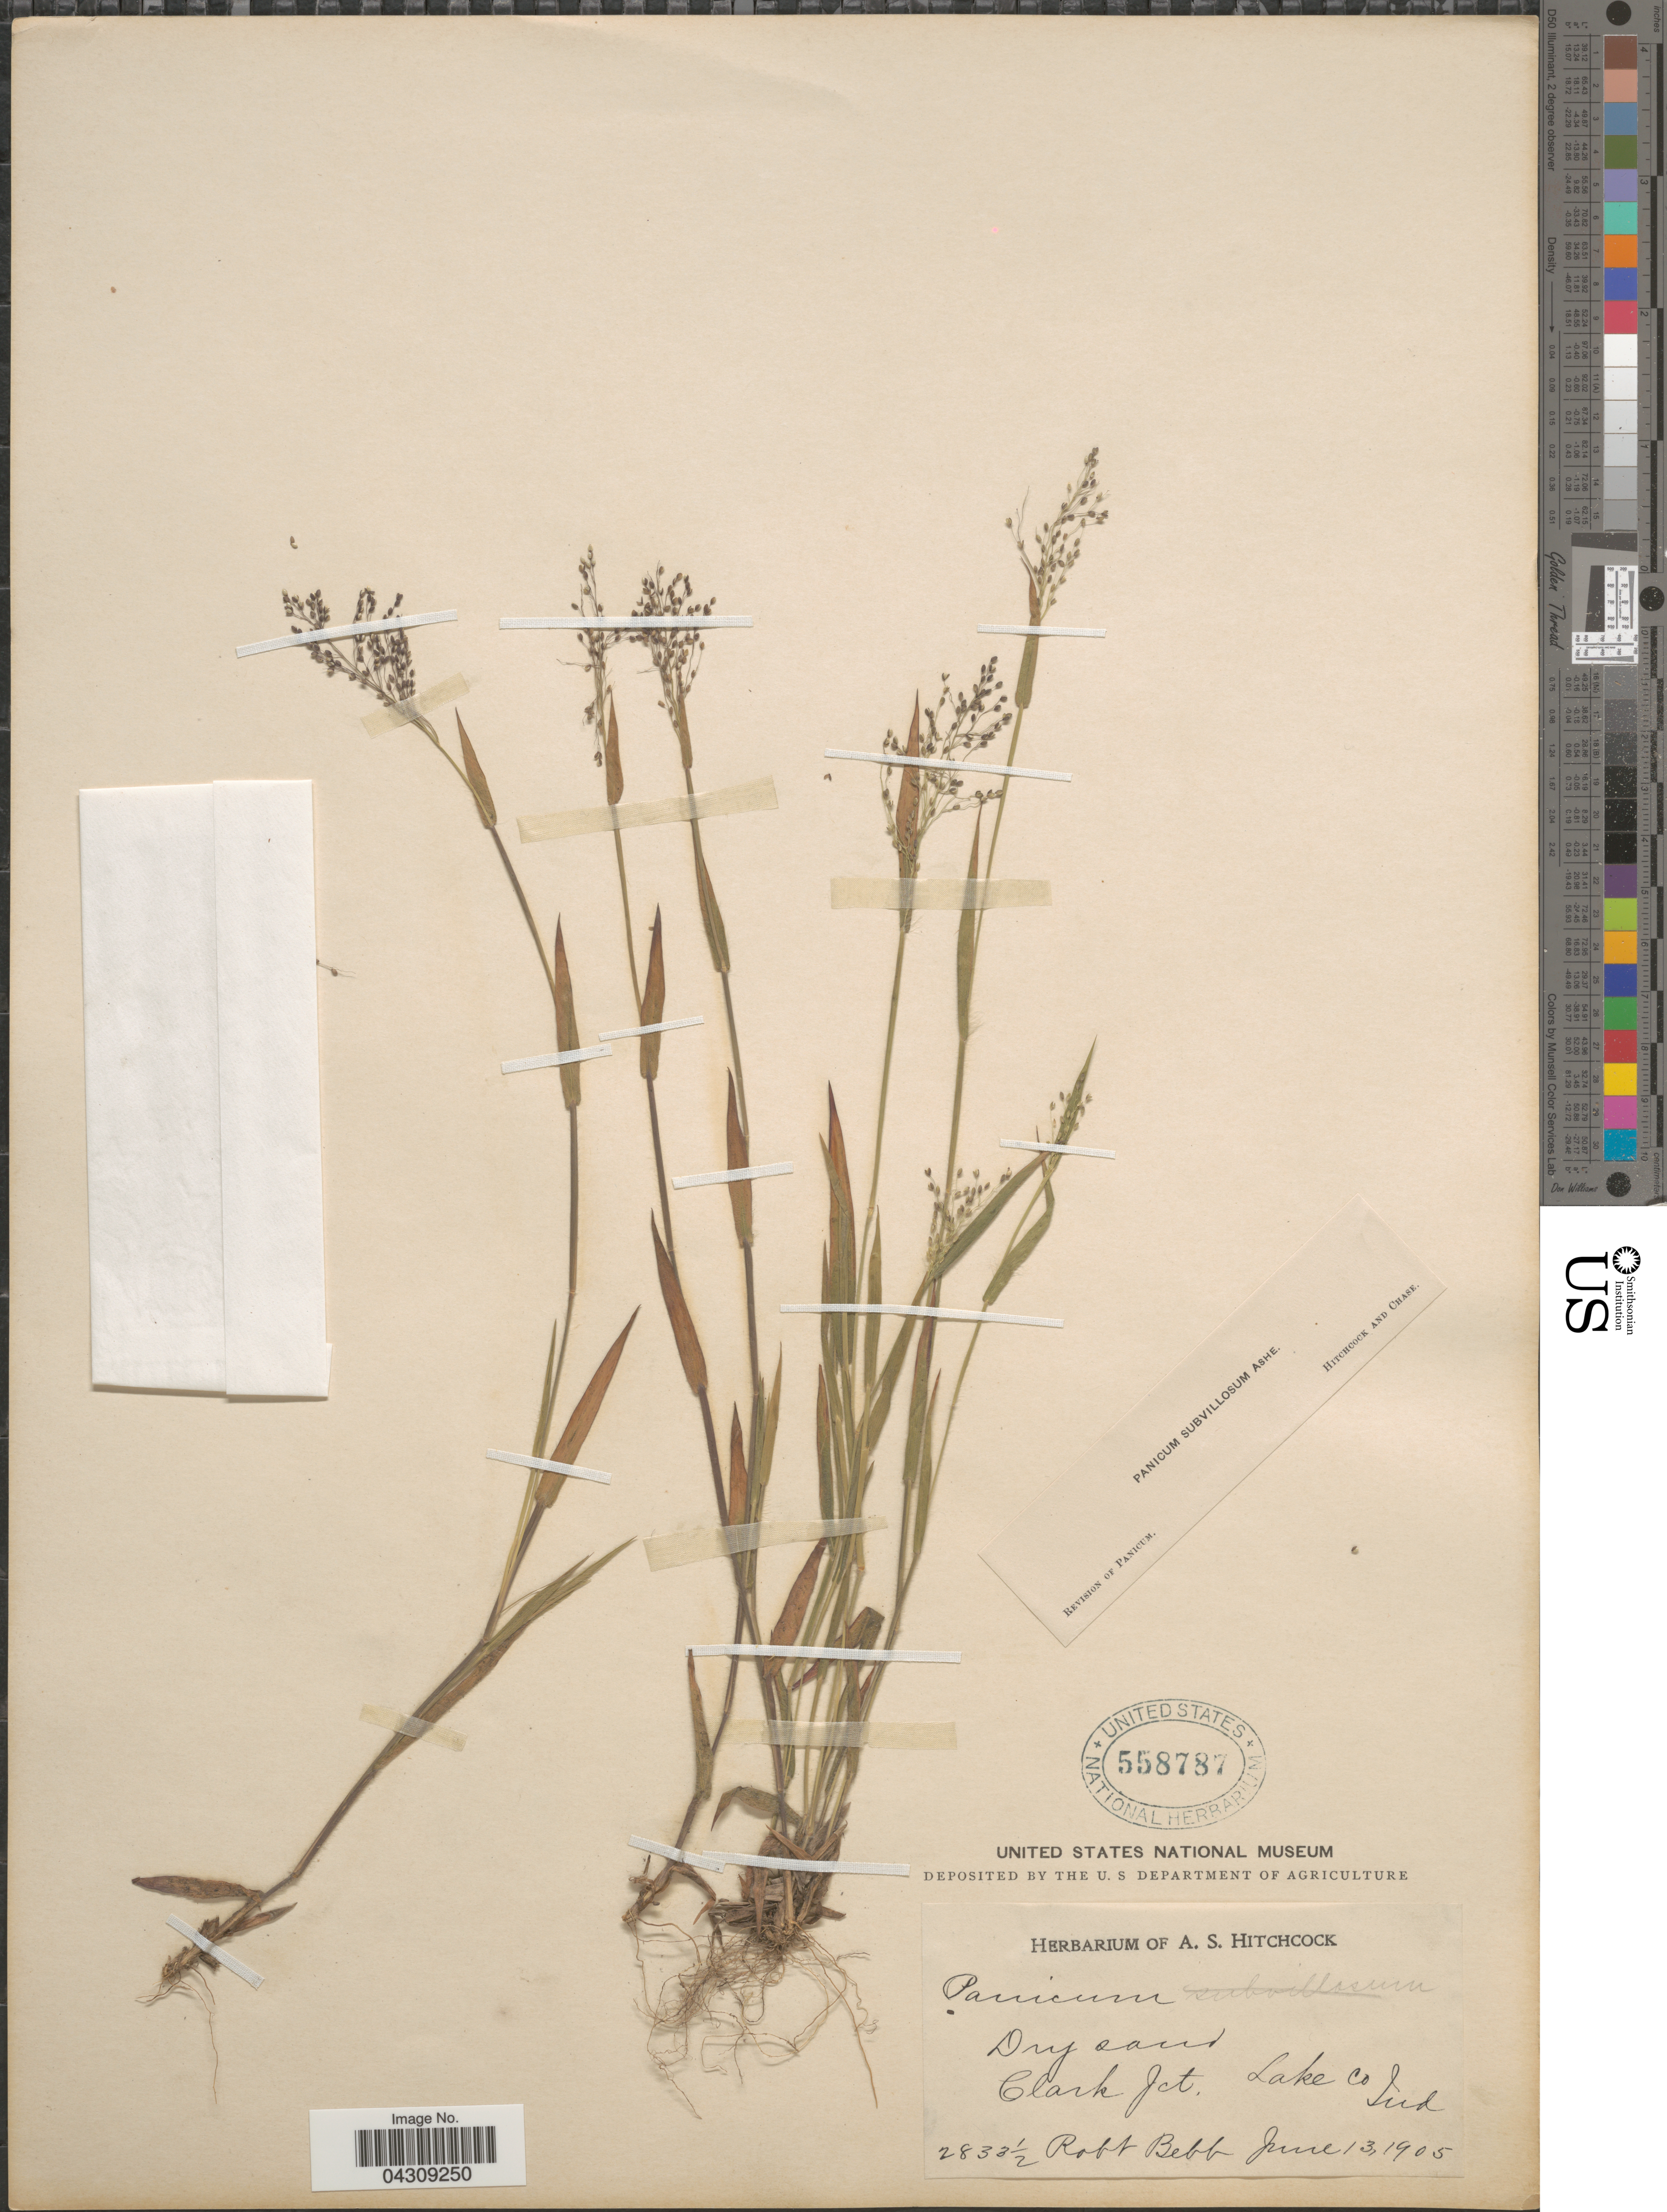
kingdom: Plantae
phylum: Tracheophyta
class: Liliopsida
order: Poales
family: Poaceae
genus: Dichanthelium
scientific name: Dichanthelium acuminatum var. acuminatum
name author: (Sw.) Gould & C.A. Clark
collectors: R. Bebb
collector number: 2833½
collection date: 1905-06-13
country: United States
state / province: Indiana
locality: Clark Jct. Lake Co.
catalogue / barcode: US 558787